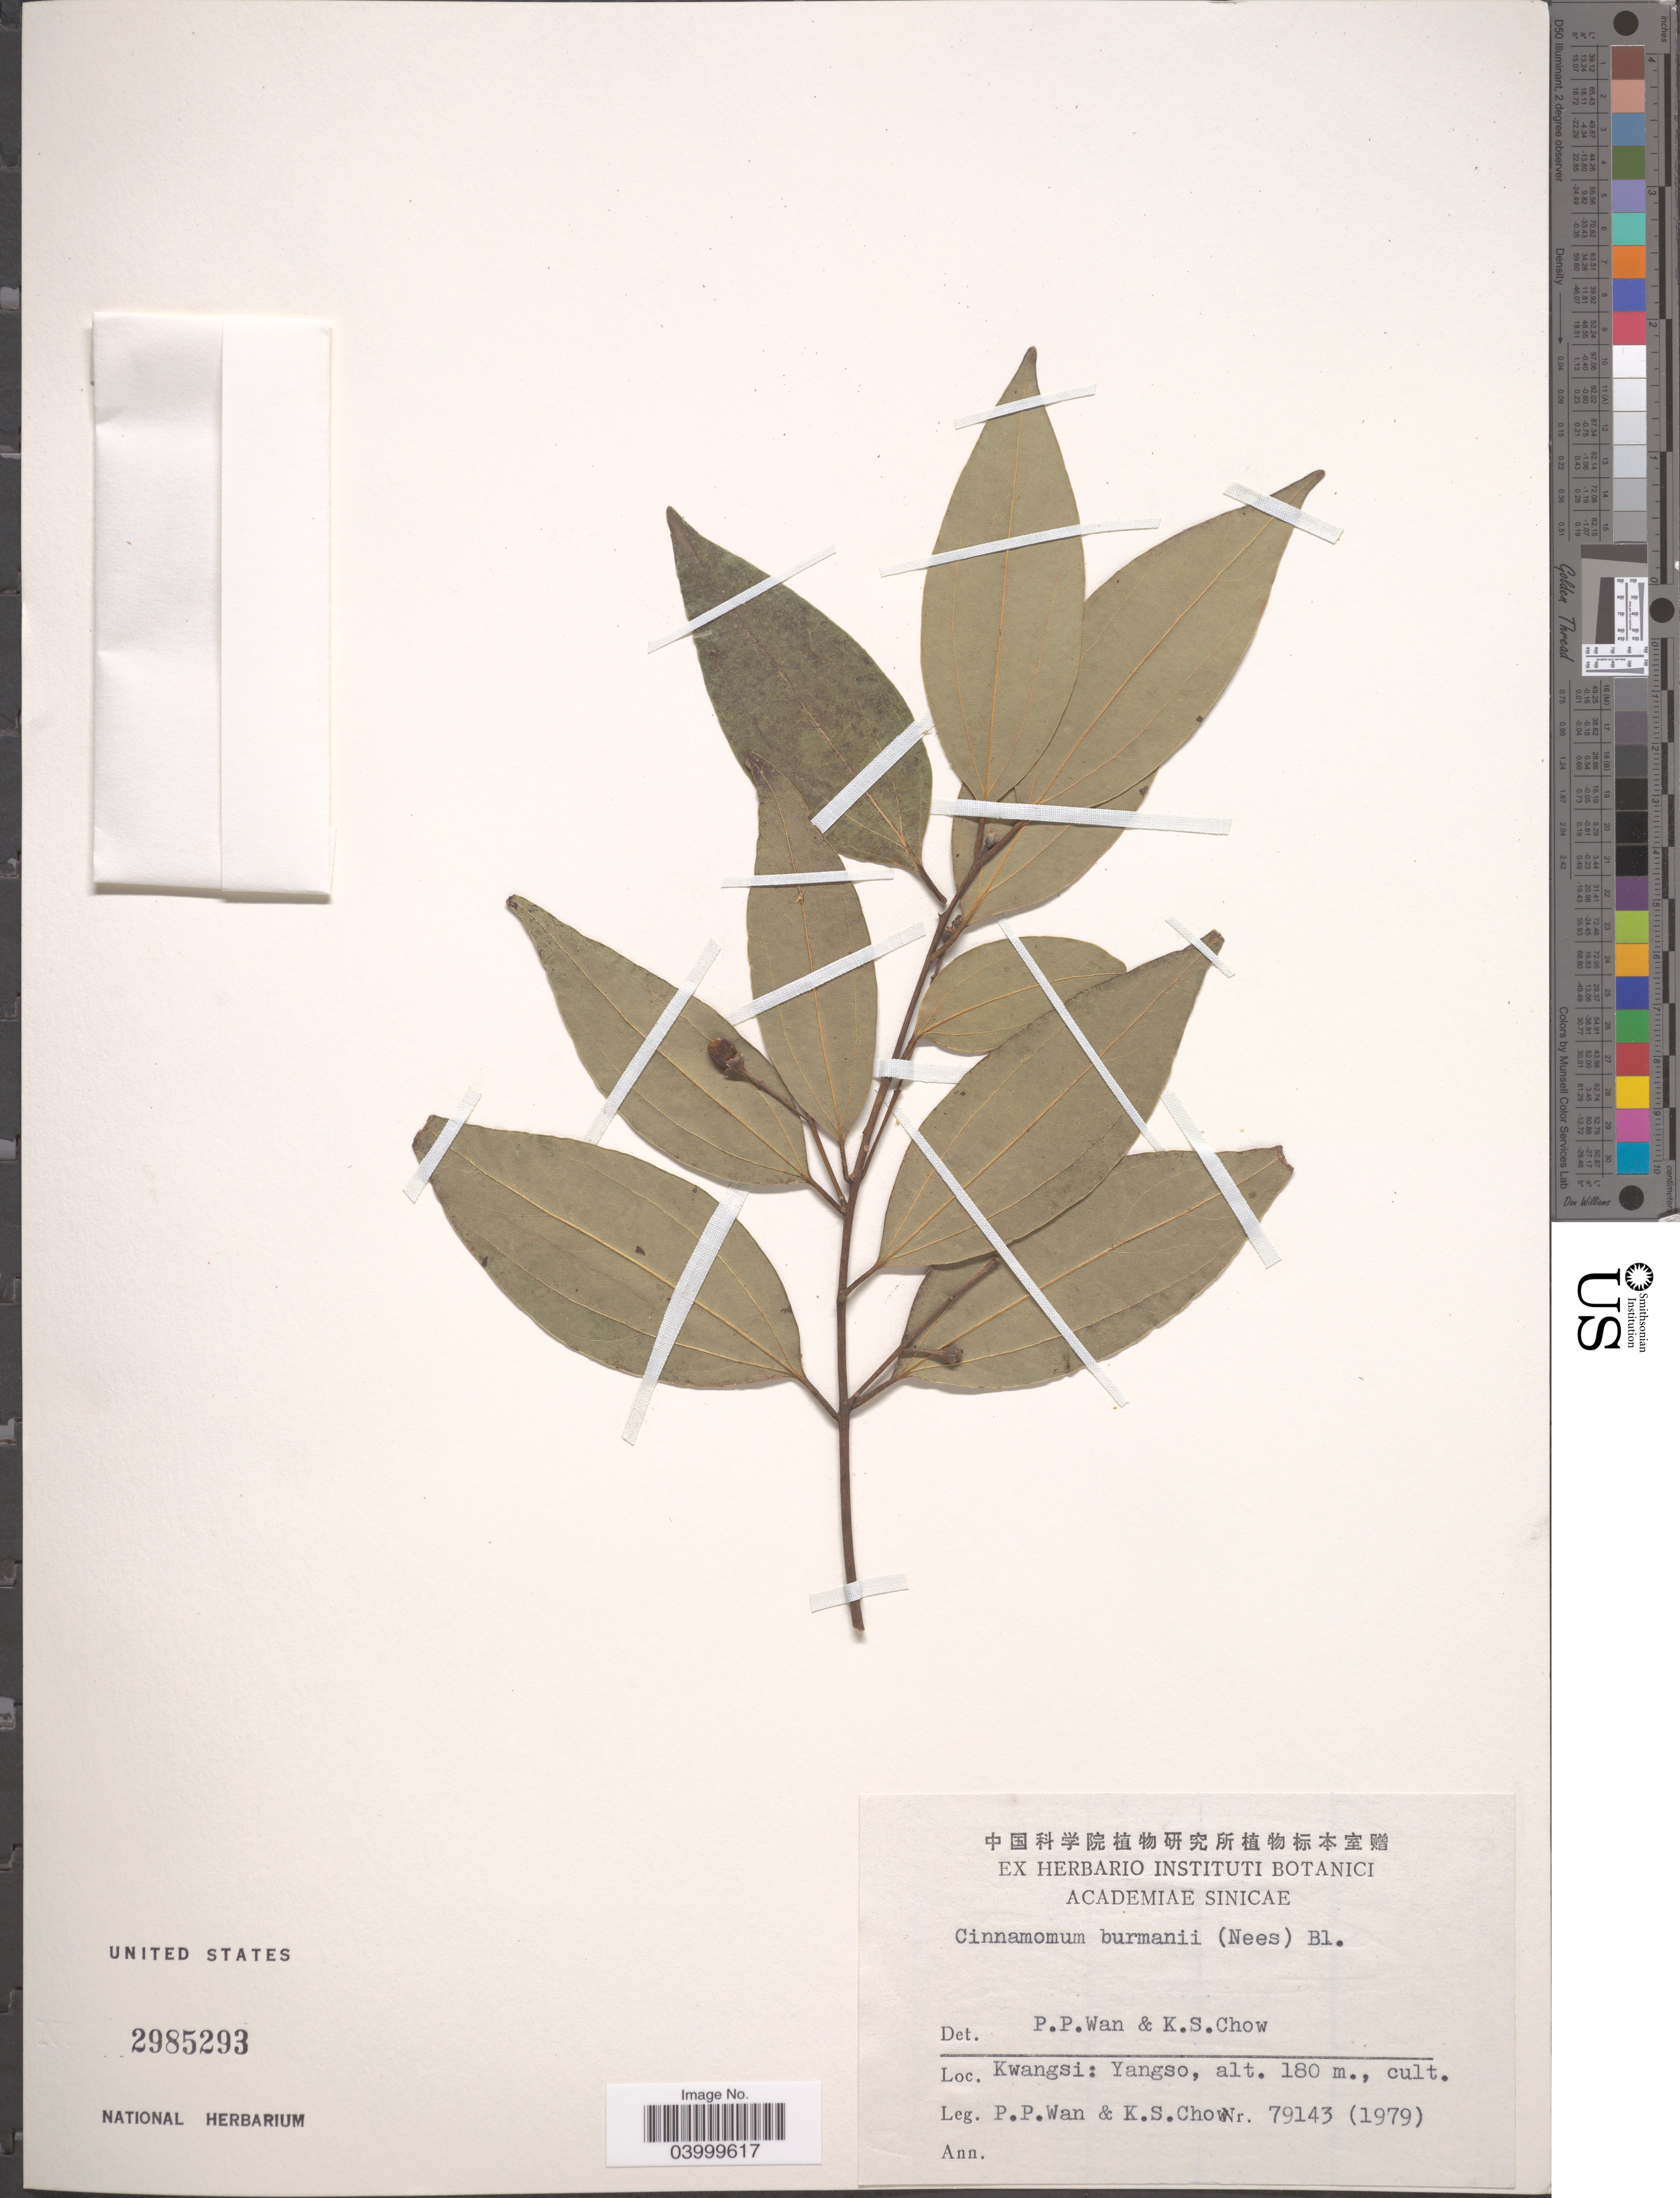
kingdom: Plantae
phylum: Tracheophyta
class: Magnoliopsida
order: Laurales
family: Lauraceae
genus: Cinnamomum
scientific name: Cinnamomum burmannii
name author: (Nees & T. Nees) Blume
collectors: P. Wan & K. S. Chow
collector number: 79143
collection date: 1979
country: China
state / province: Guangxi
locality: Kwangsi: Yangso.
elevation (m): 180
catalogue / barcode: US 2985293